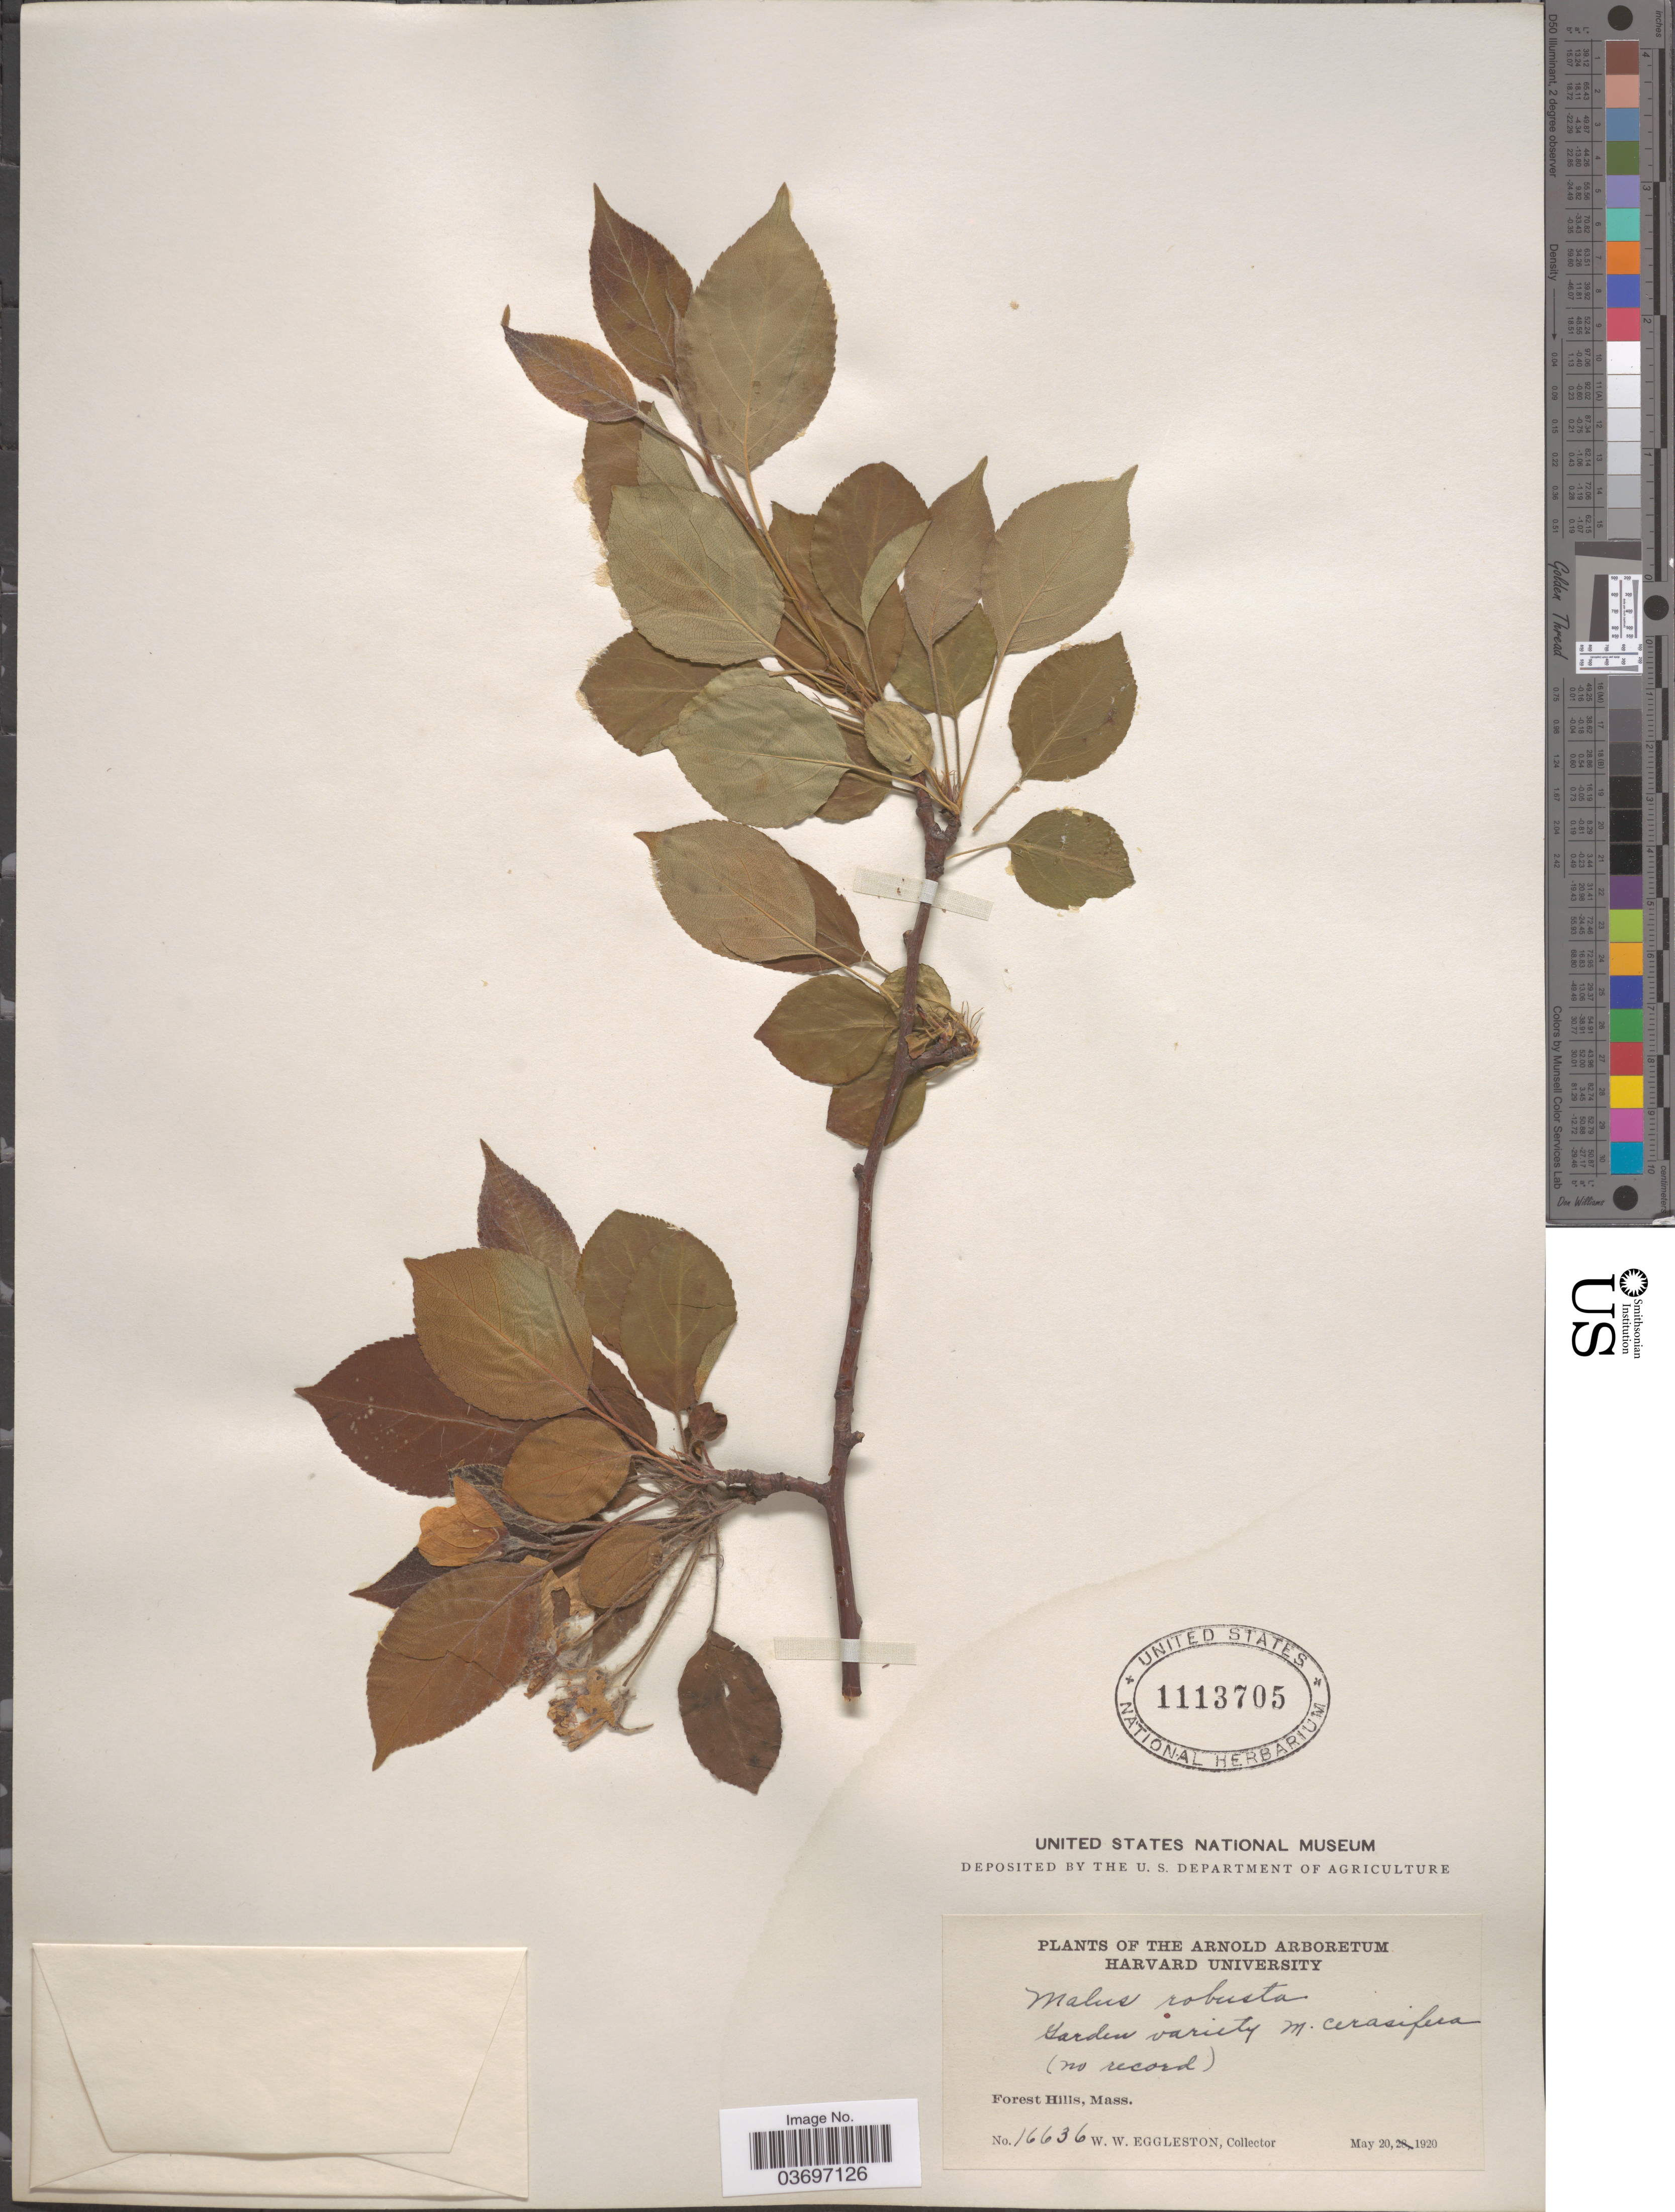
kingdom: Plantae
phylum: Tracheophyta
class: Magnoliopsida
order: Rosales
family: Rosaceae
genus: Malus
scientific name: Malus robusta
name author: (Carrière) Rehder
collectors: W. W. Eggleston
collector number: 16636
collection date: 1920-05-20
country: United States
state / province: Massachusetts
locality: Forest Hills.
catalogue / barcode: US 1113705